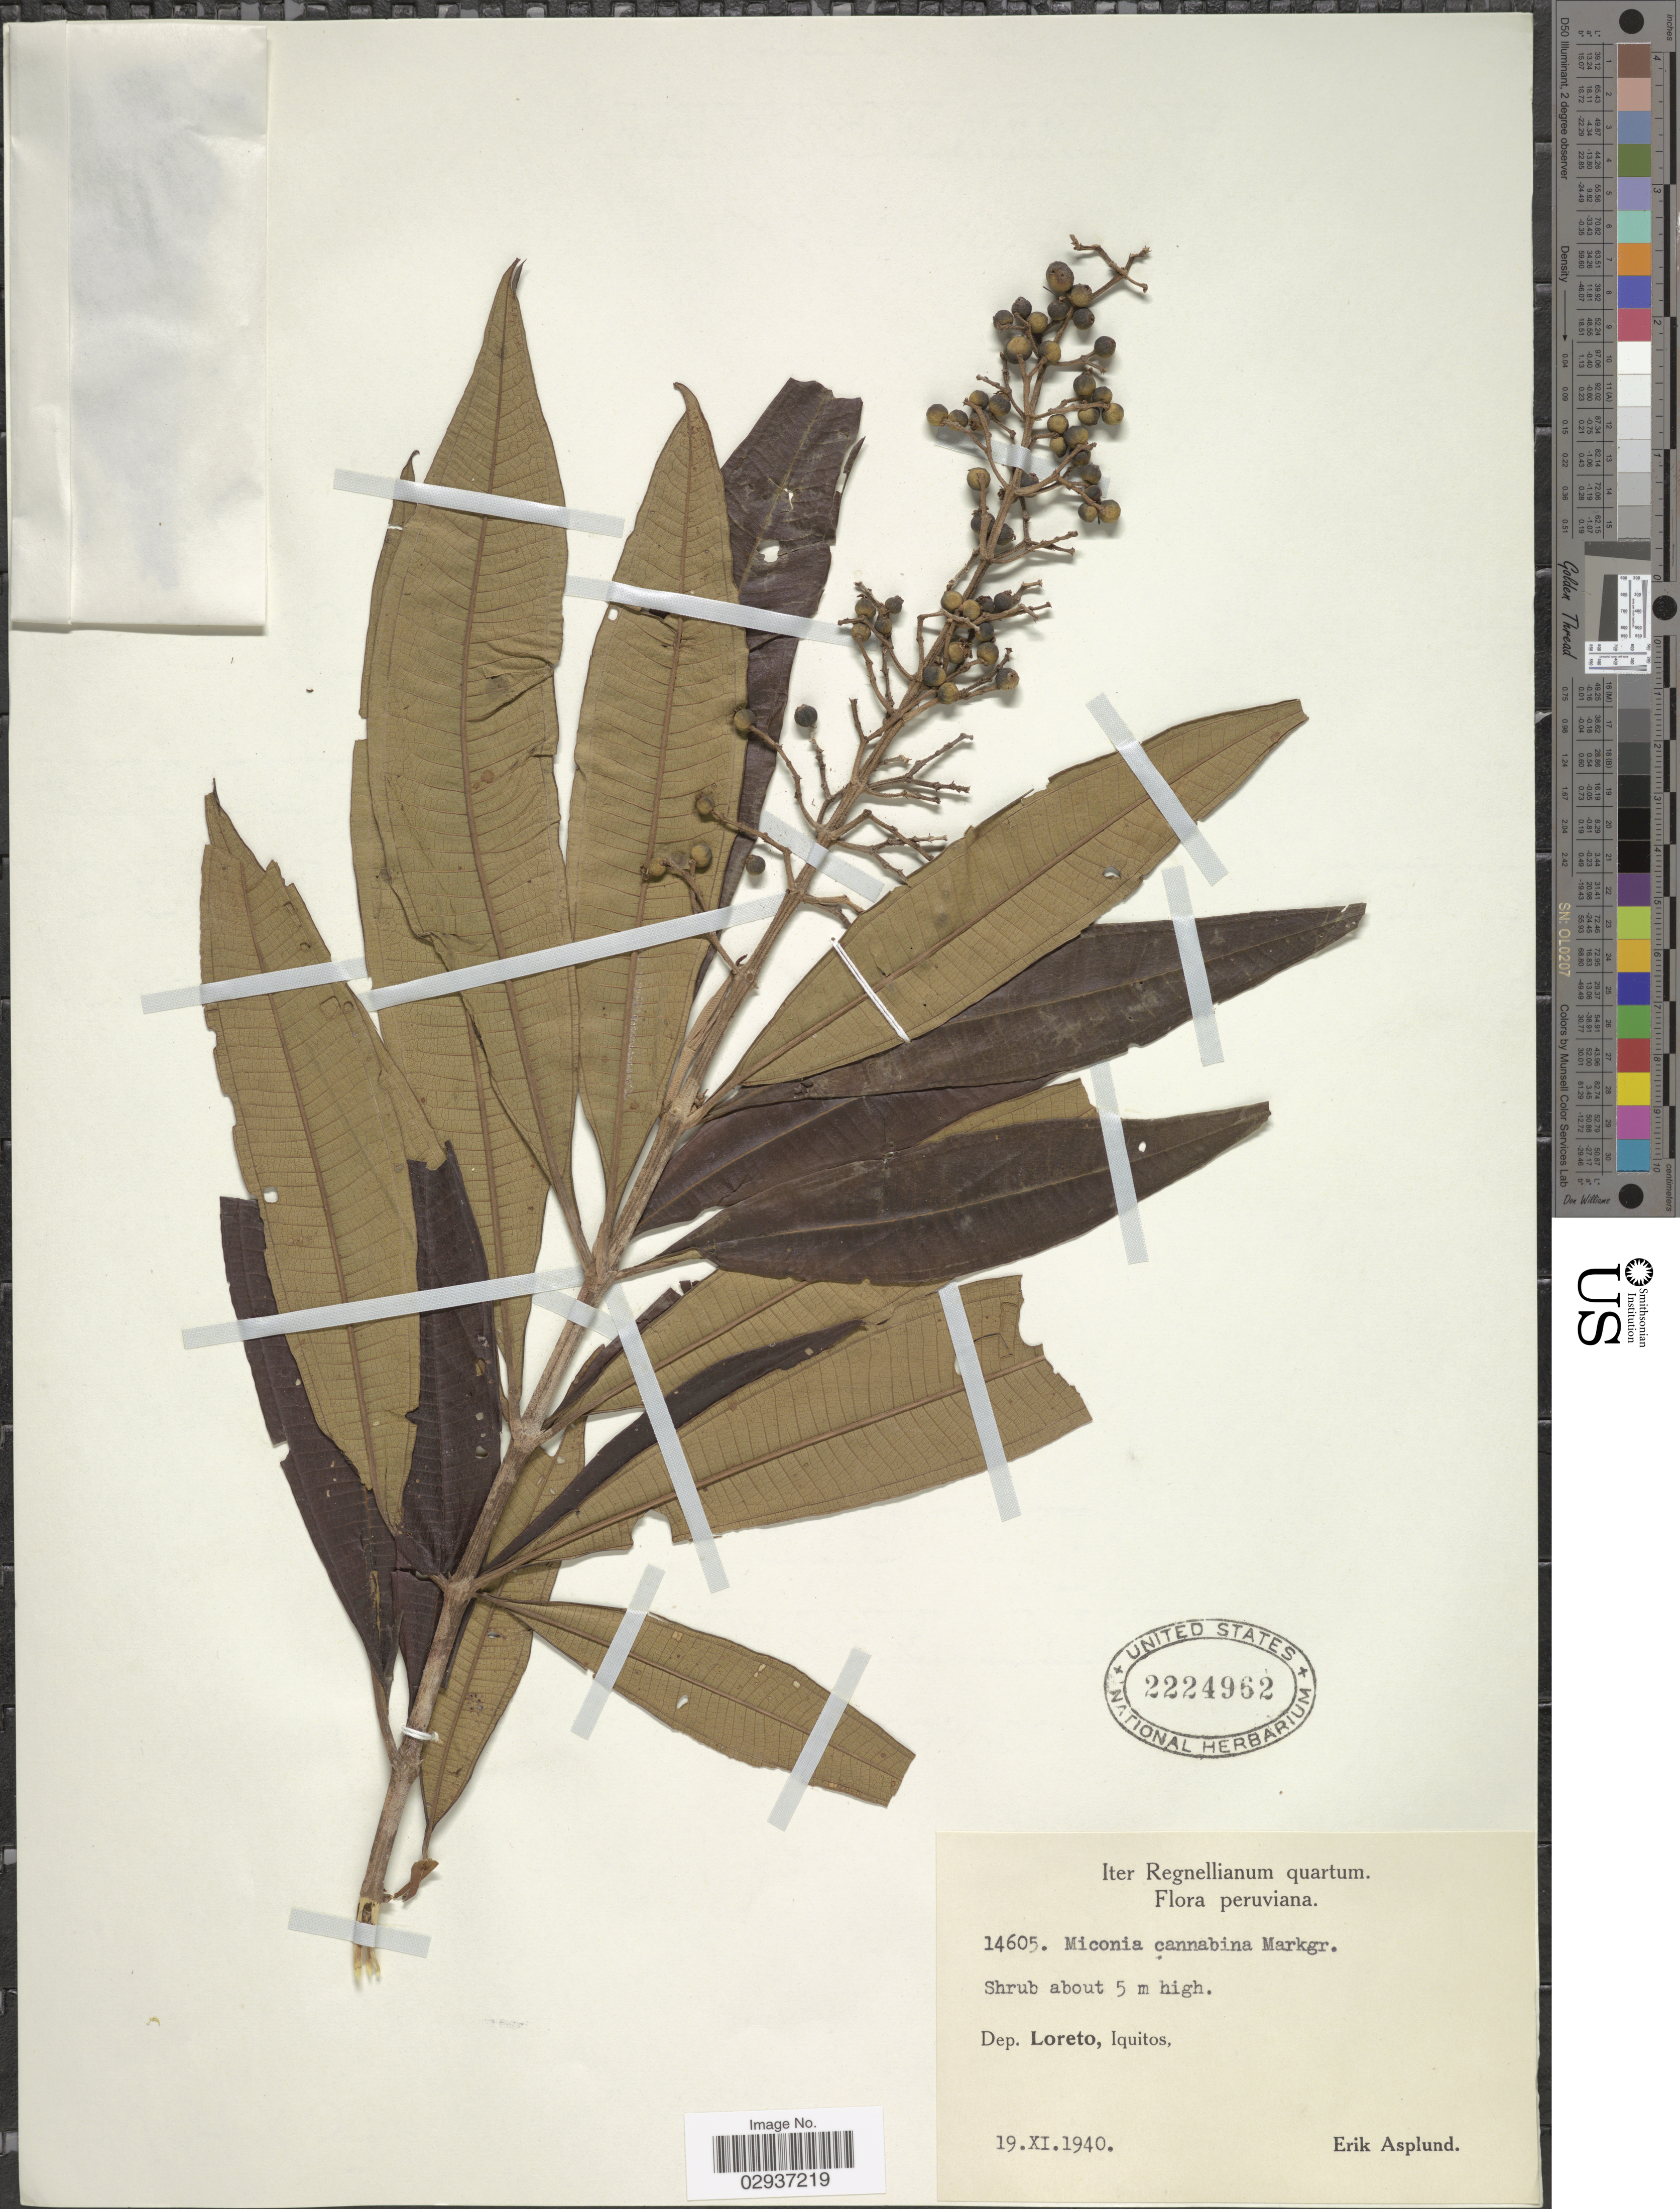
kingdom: Plantae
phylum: Tracheophyta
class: Magnoliopsida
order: Myrtales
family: Melastomataceae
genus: Miconia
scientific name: Miconia cannabina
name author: Markgr.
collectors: E. Asplund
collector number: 14605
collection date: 1940-11-19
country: Peru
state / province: Loreto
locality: Dep. Loreto, Iquitos.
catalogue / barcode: US 2224962